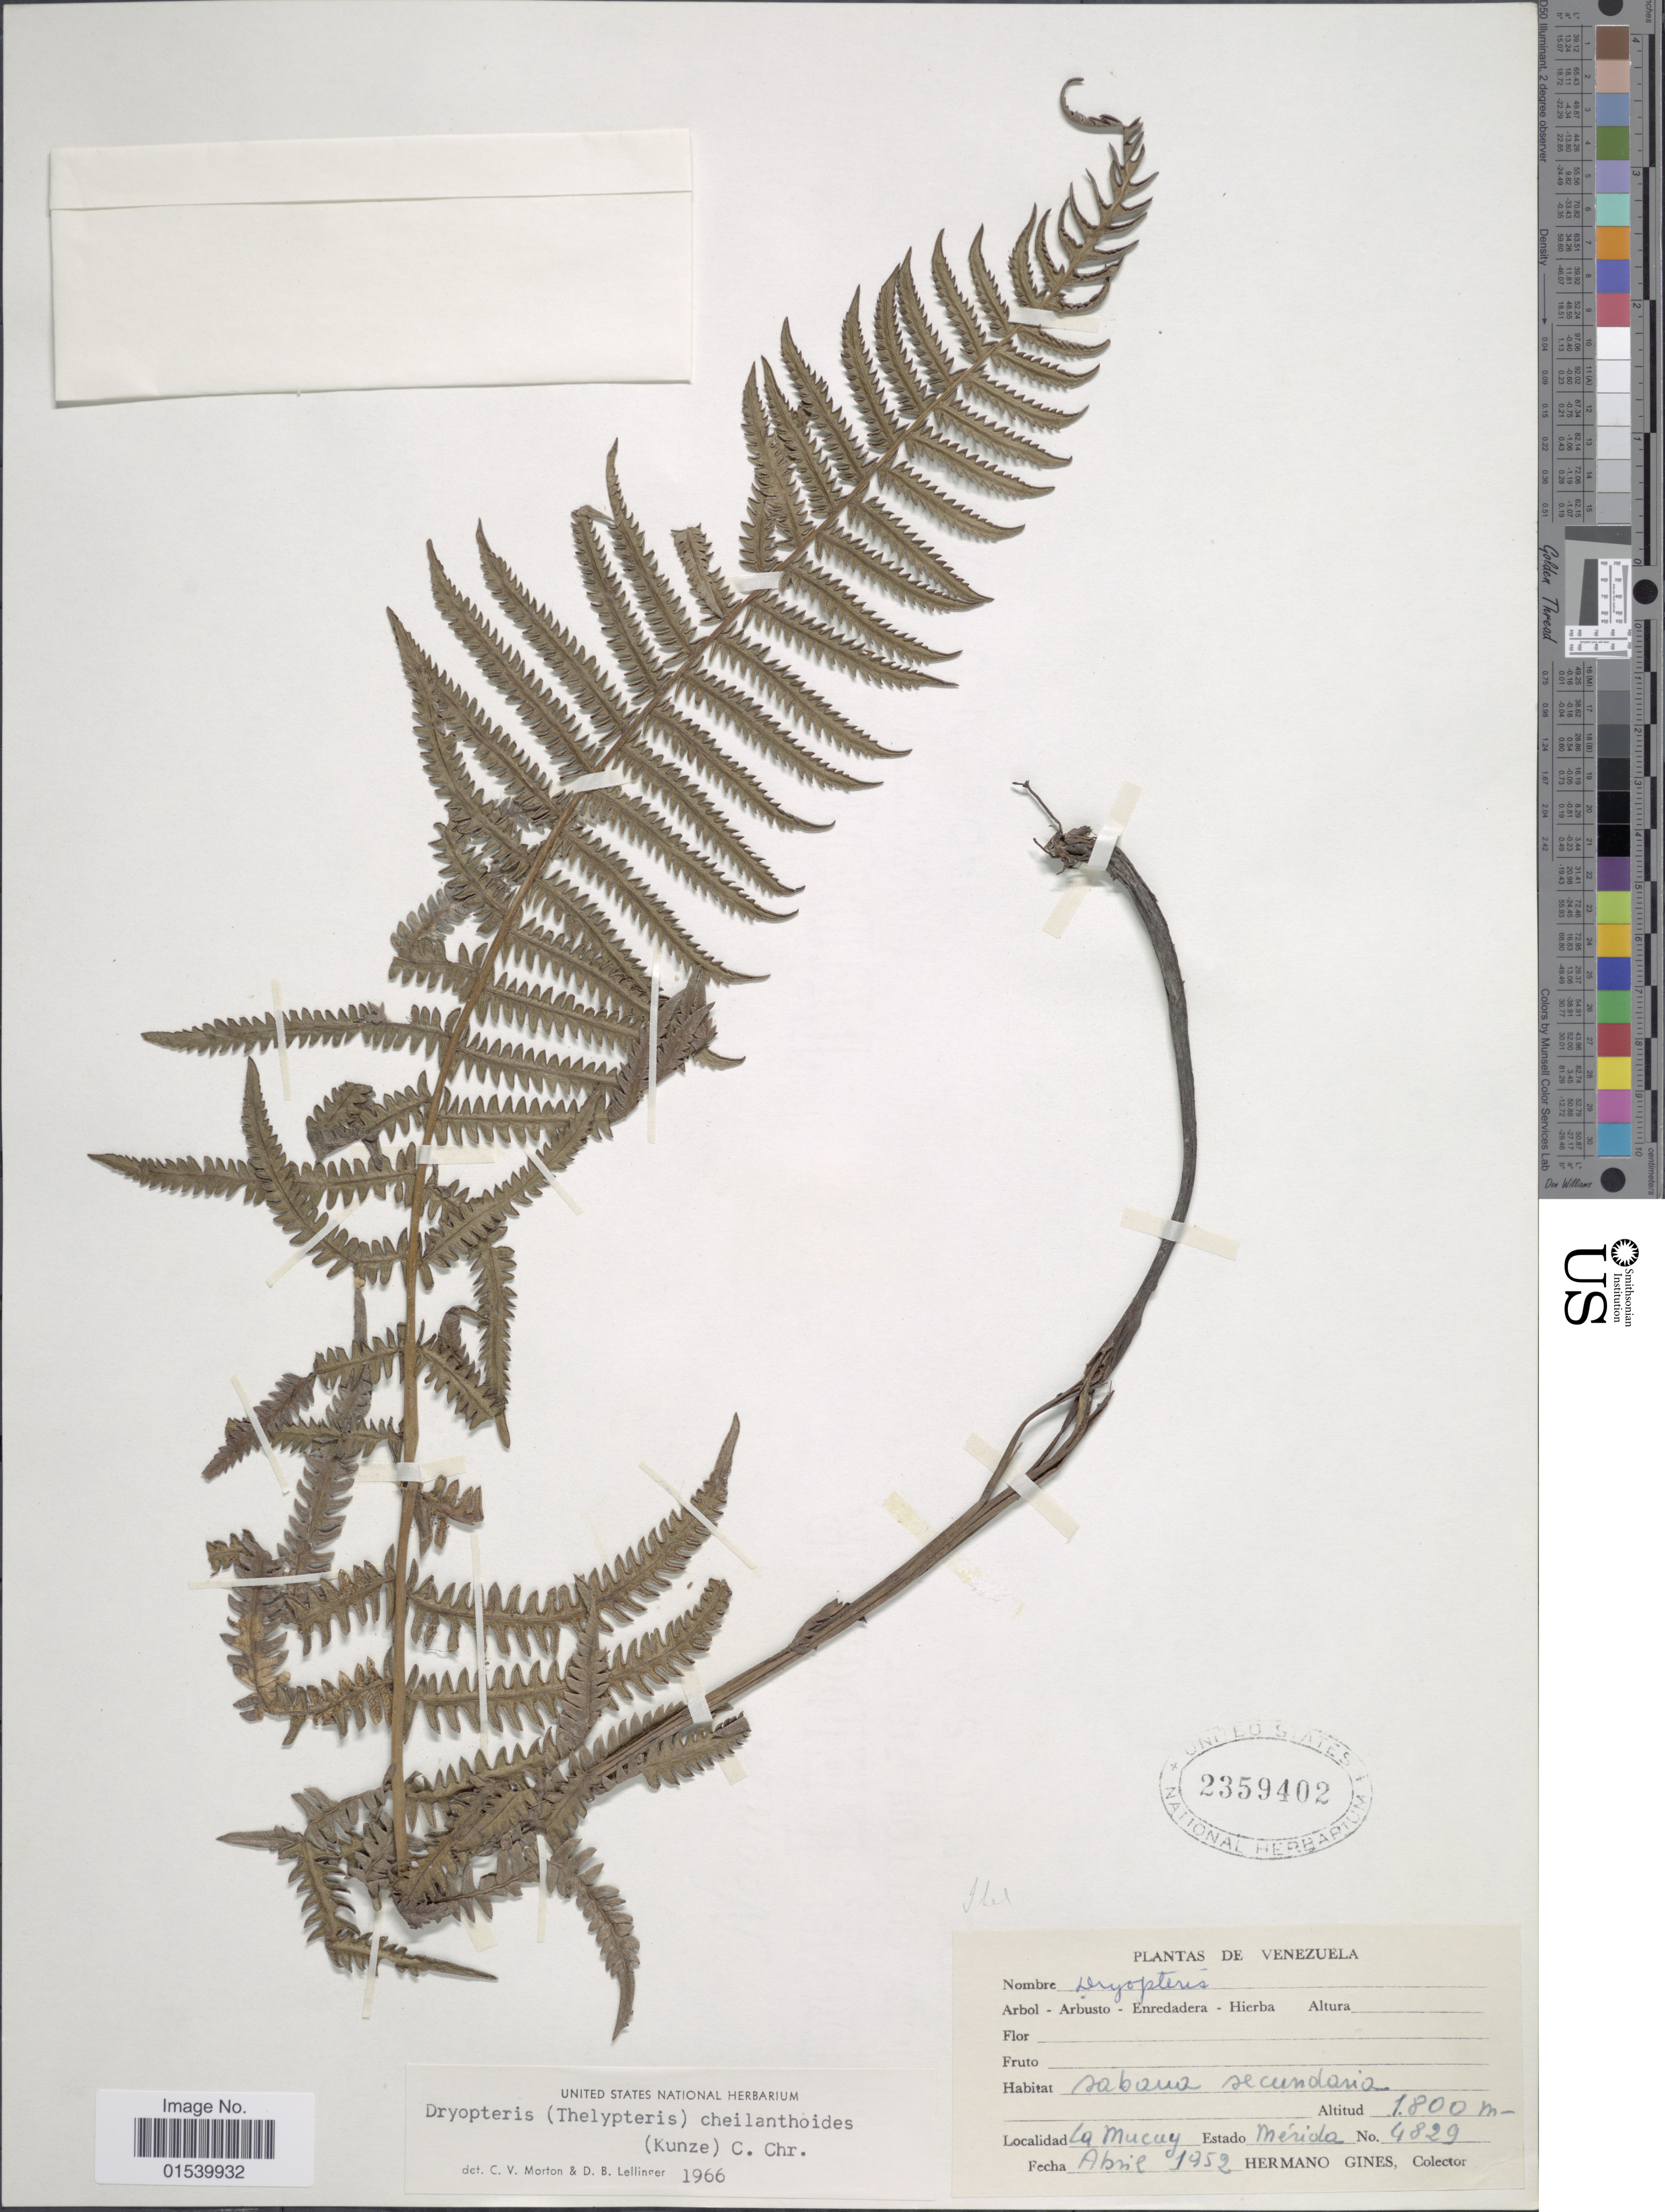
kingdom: Plantae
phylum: Tracheophyta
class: Polypodiopsida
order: Polypodiales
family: Thelypteridaceae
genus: Amauropelta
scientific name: Amauropelta cheilanthoides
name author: (Kunze) Á. Löve & D. Löve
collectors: Bro. Gines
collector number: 4829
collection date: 1952-04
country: Venezuela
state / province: Mérida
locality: La Mucuy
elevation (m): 1800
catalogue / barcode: US 2359402